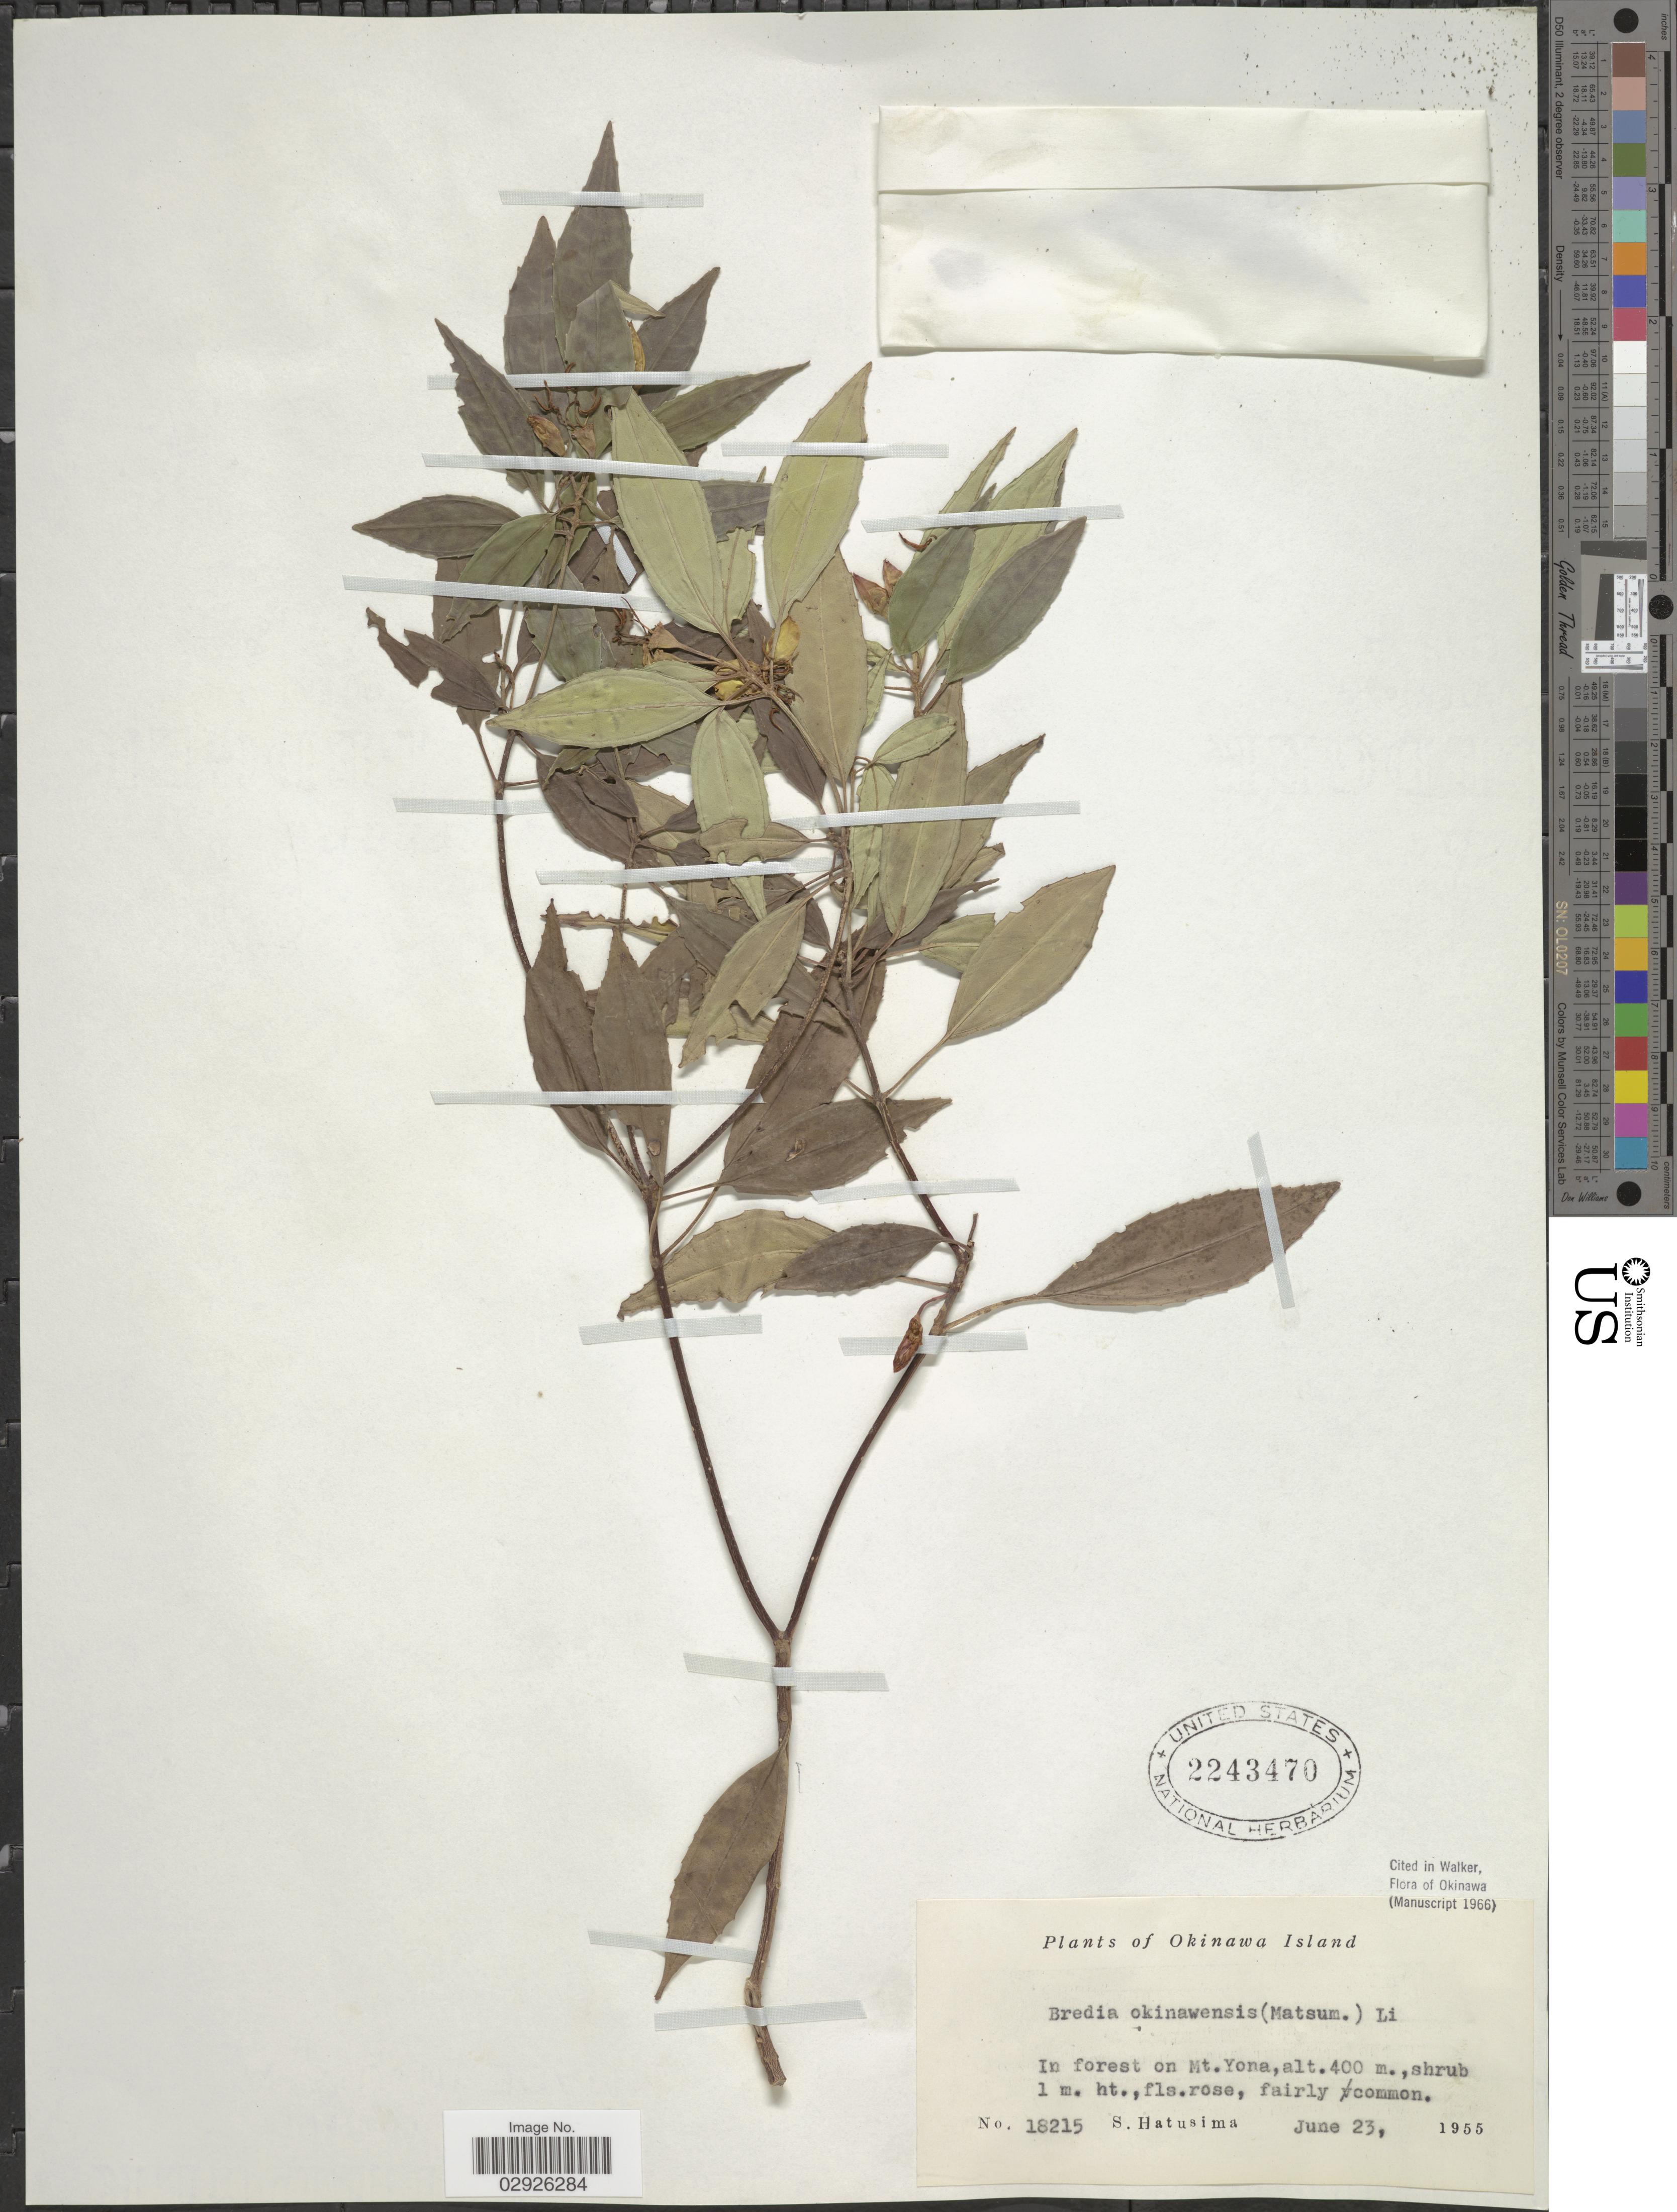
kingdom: Plantae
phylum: Tracheophyta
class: Magnoliopsida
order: Myrtales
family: Melastomataceae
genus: Tashiroea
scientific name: Tashiroea okinawensis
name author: Matsum.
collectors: S. Hatusima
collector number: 18215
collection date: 1955-06-23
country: Japan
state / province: Okinawa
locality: Okinaw Island. In forest on Mt. Yona.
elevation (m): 400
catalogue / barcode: US 2243470